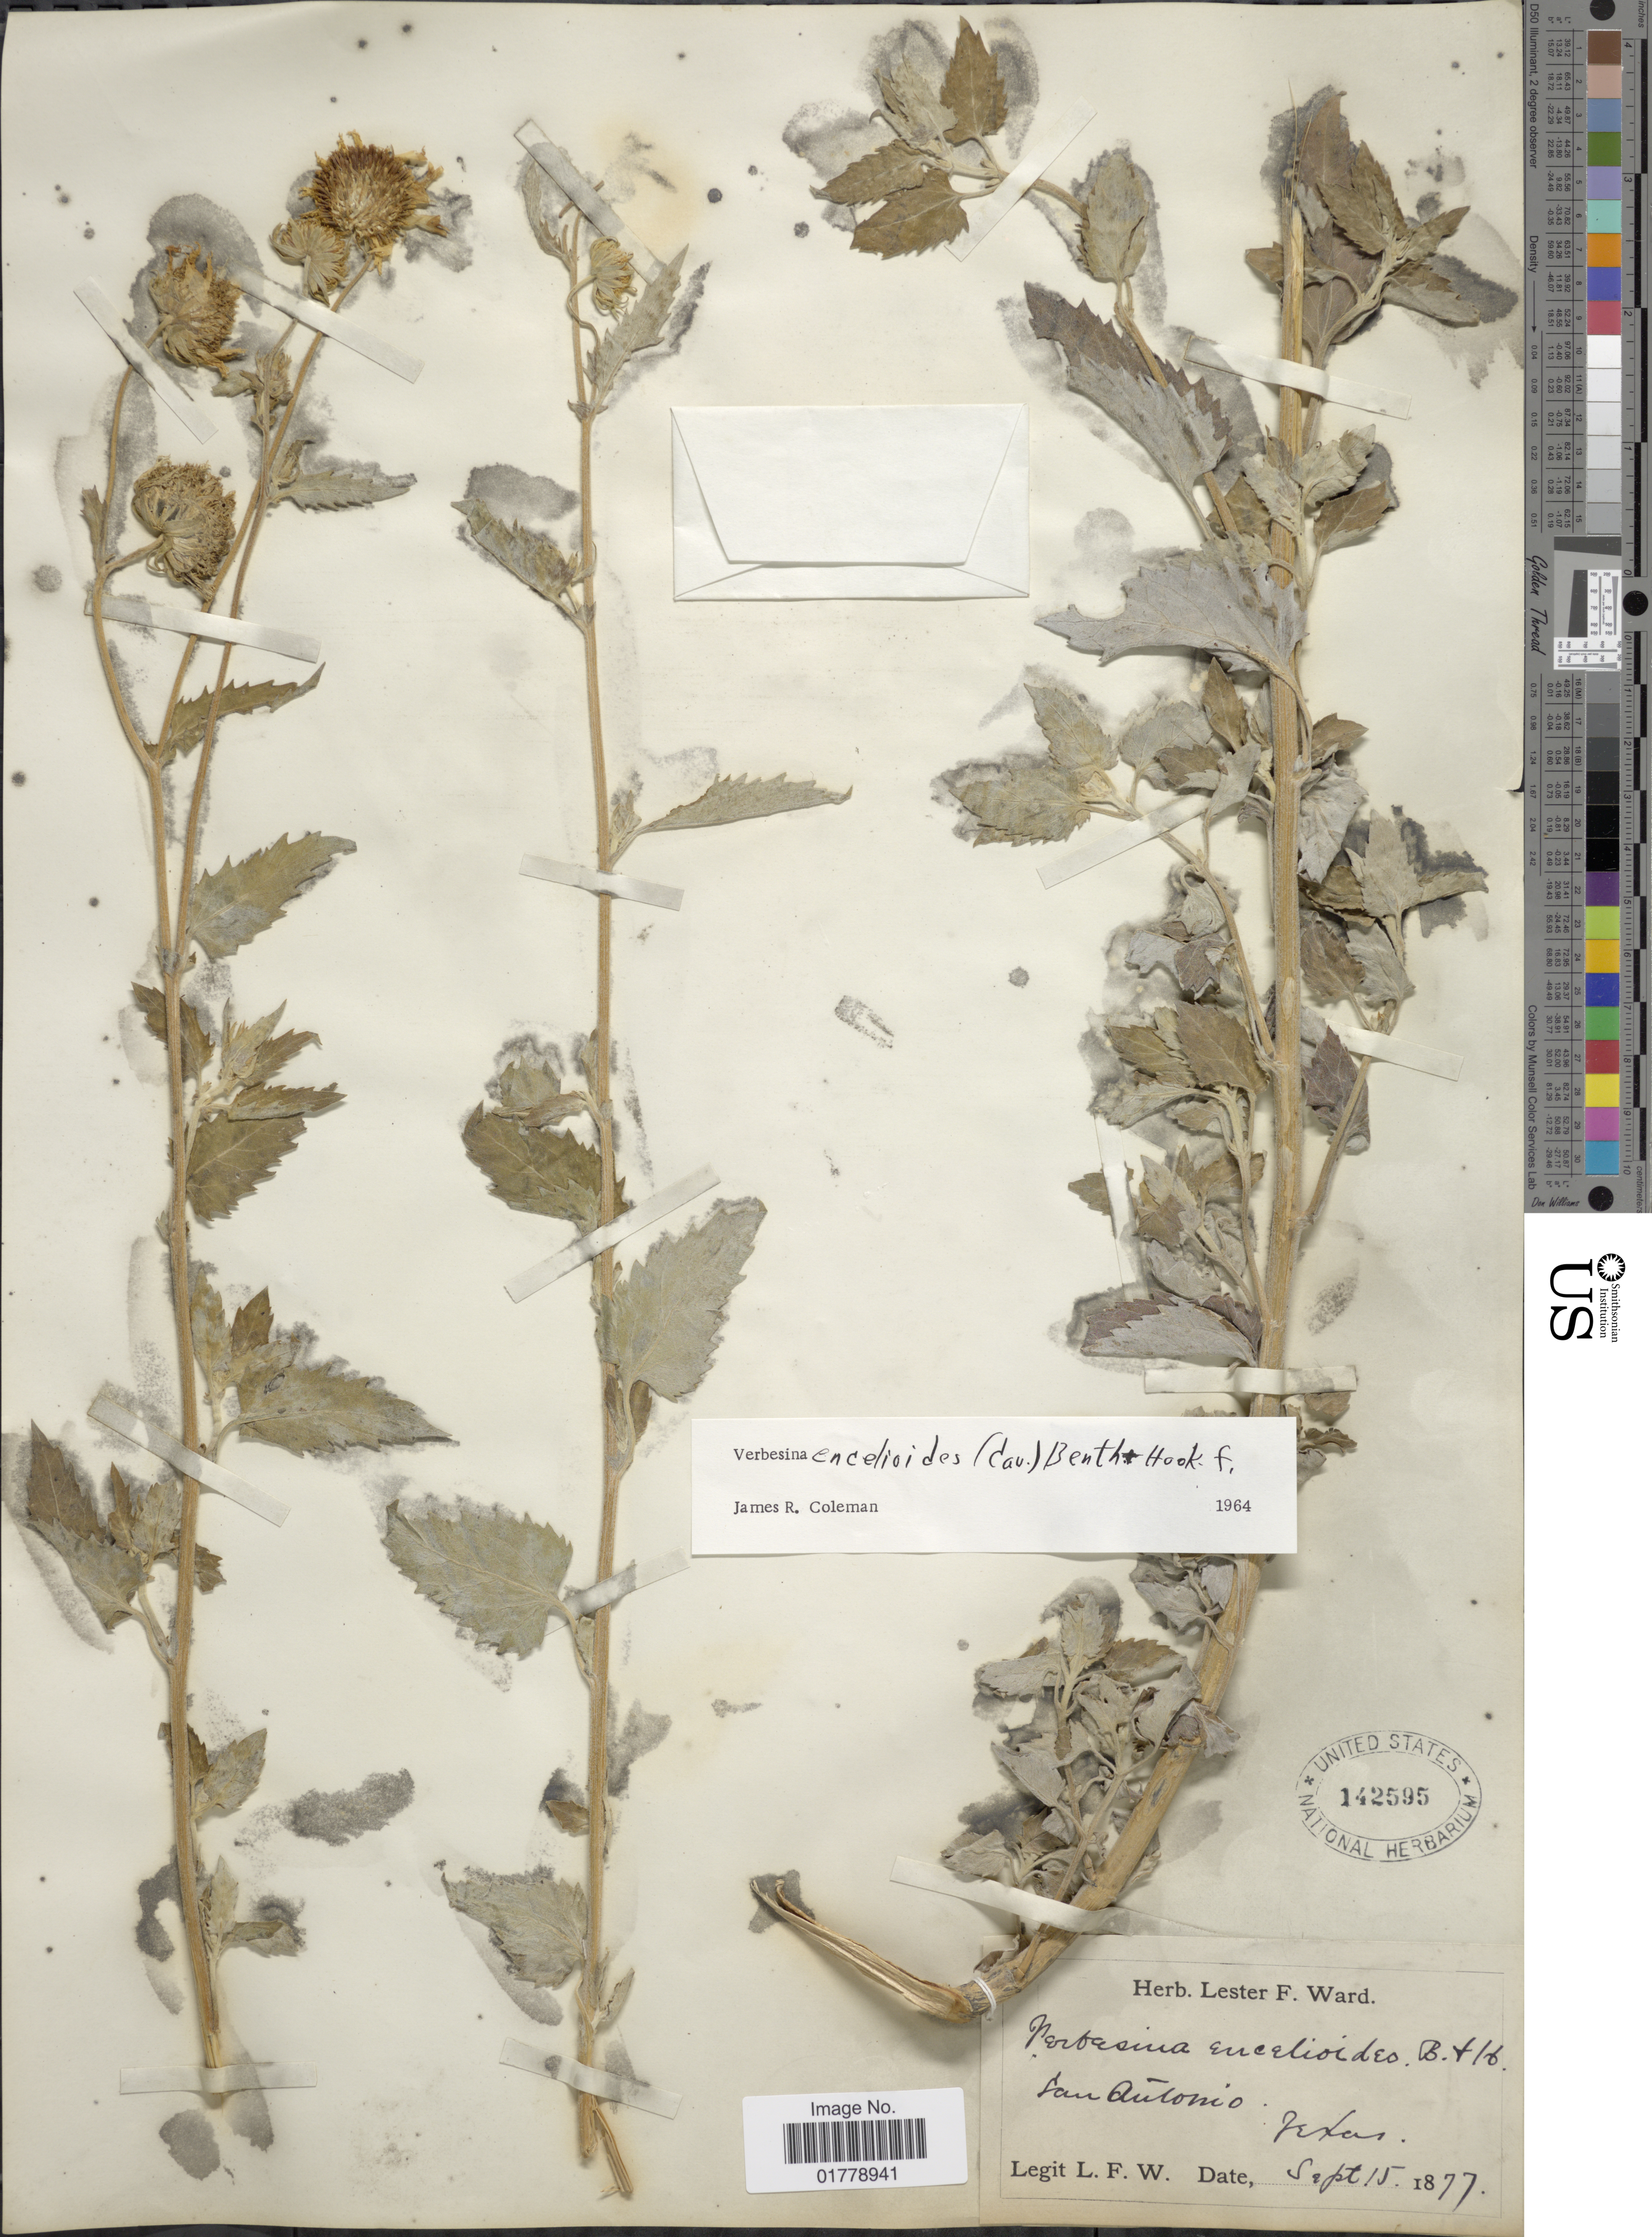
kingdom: Plantae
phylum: Tracheophyta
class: Magnoliopsida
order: Asterales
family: Asteraceae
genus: Verbesina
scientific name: Verbesina encelioides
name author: (Cav.) Benth. & Hook. ex A. Gray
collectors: L. F. Ward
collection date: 1877-09-15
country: United States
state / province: Texas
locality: San Antonio, Texas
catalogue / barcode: US 142595